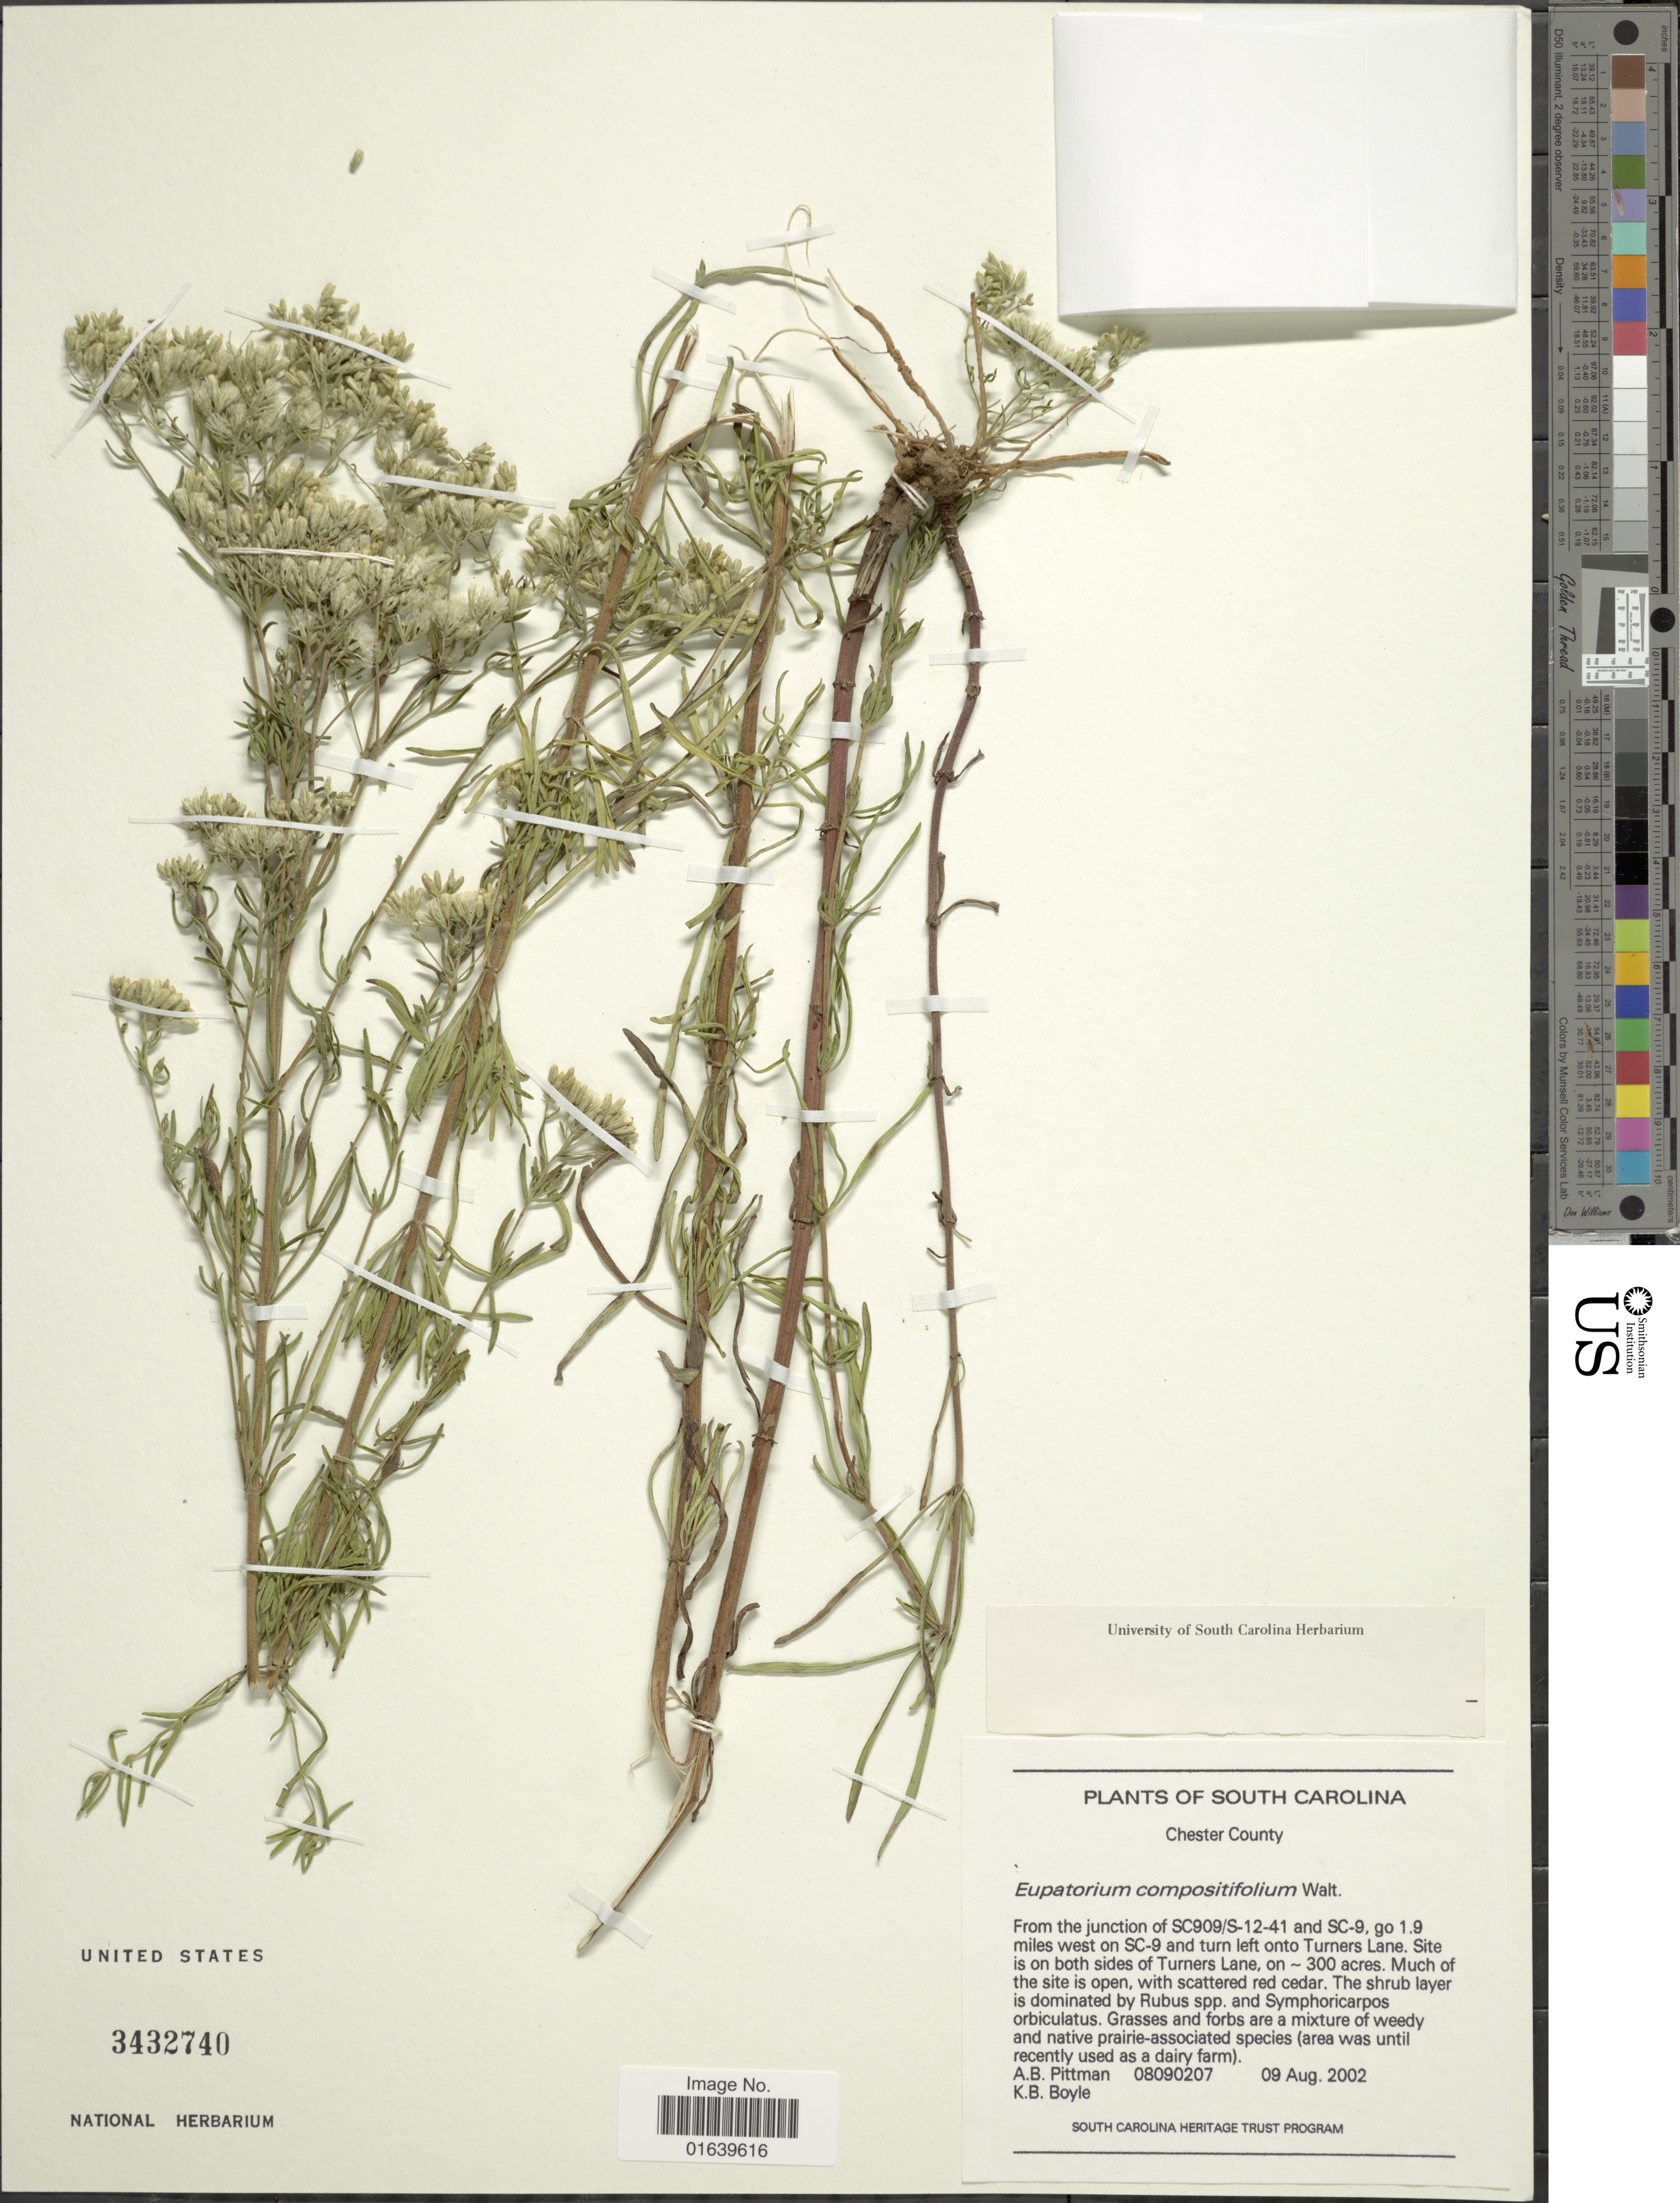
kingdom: Plantae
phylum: Tracheophyta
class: Magnoliopsida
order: Asterales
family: Asteraceae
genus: Eupatorium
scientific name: Eupatorium mohrii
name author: Greene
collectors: A. B. Pittman & K. Boyle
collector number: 08090207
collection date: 2002-08-09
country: United States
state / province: South Carolina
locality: From the junction of SC909/S-12-41 and SC-9, go 1.9 miles west on SC-9 turn left onto Turners Lane. Site is on both sides of Turners Lane, on - 300 acres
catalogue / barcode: US 3432740